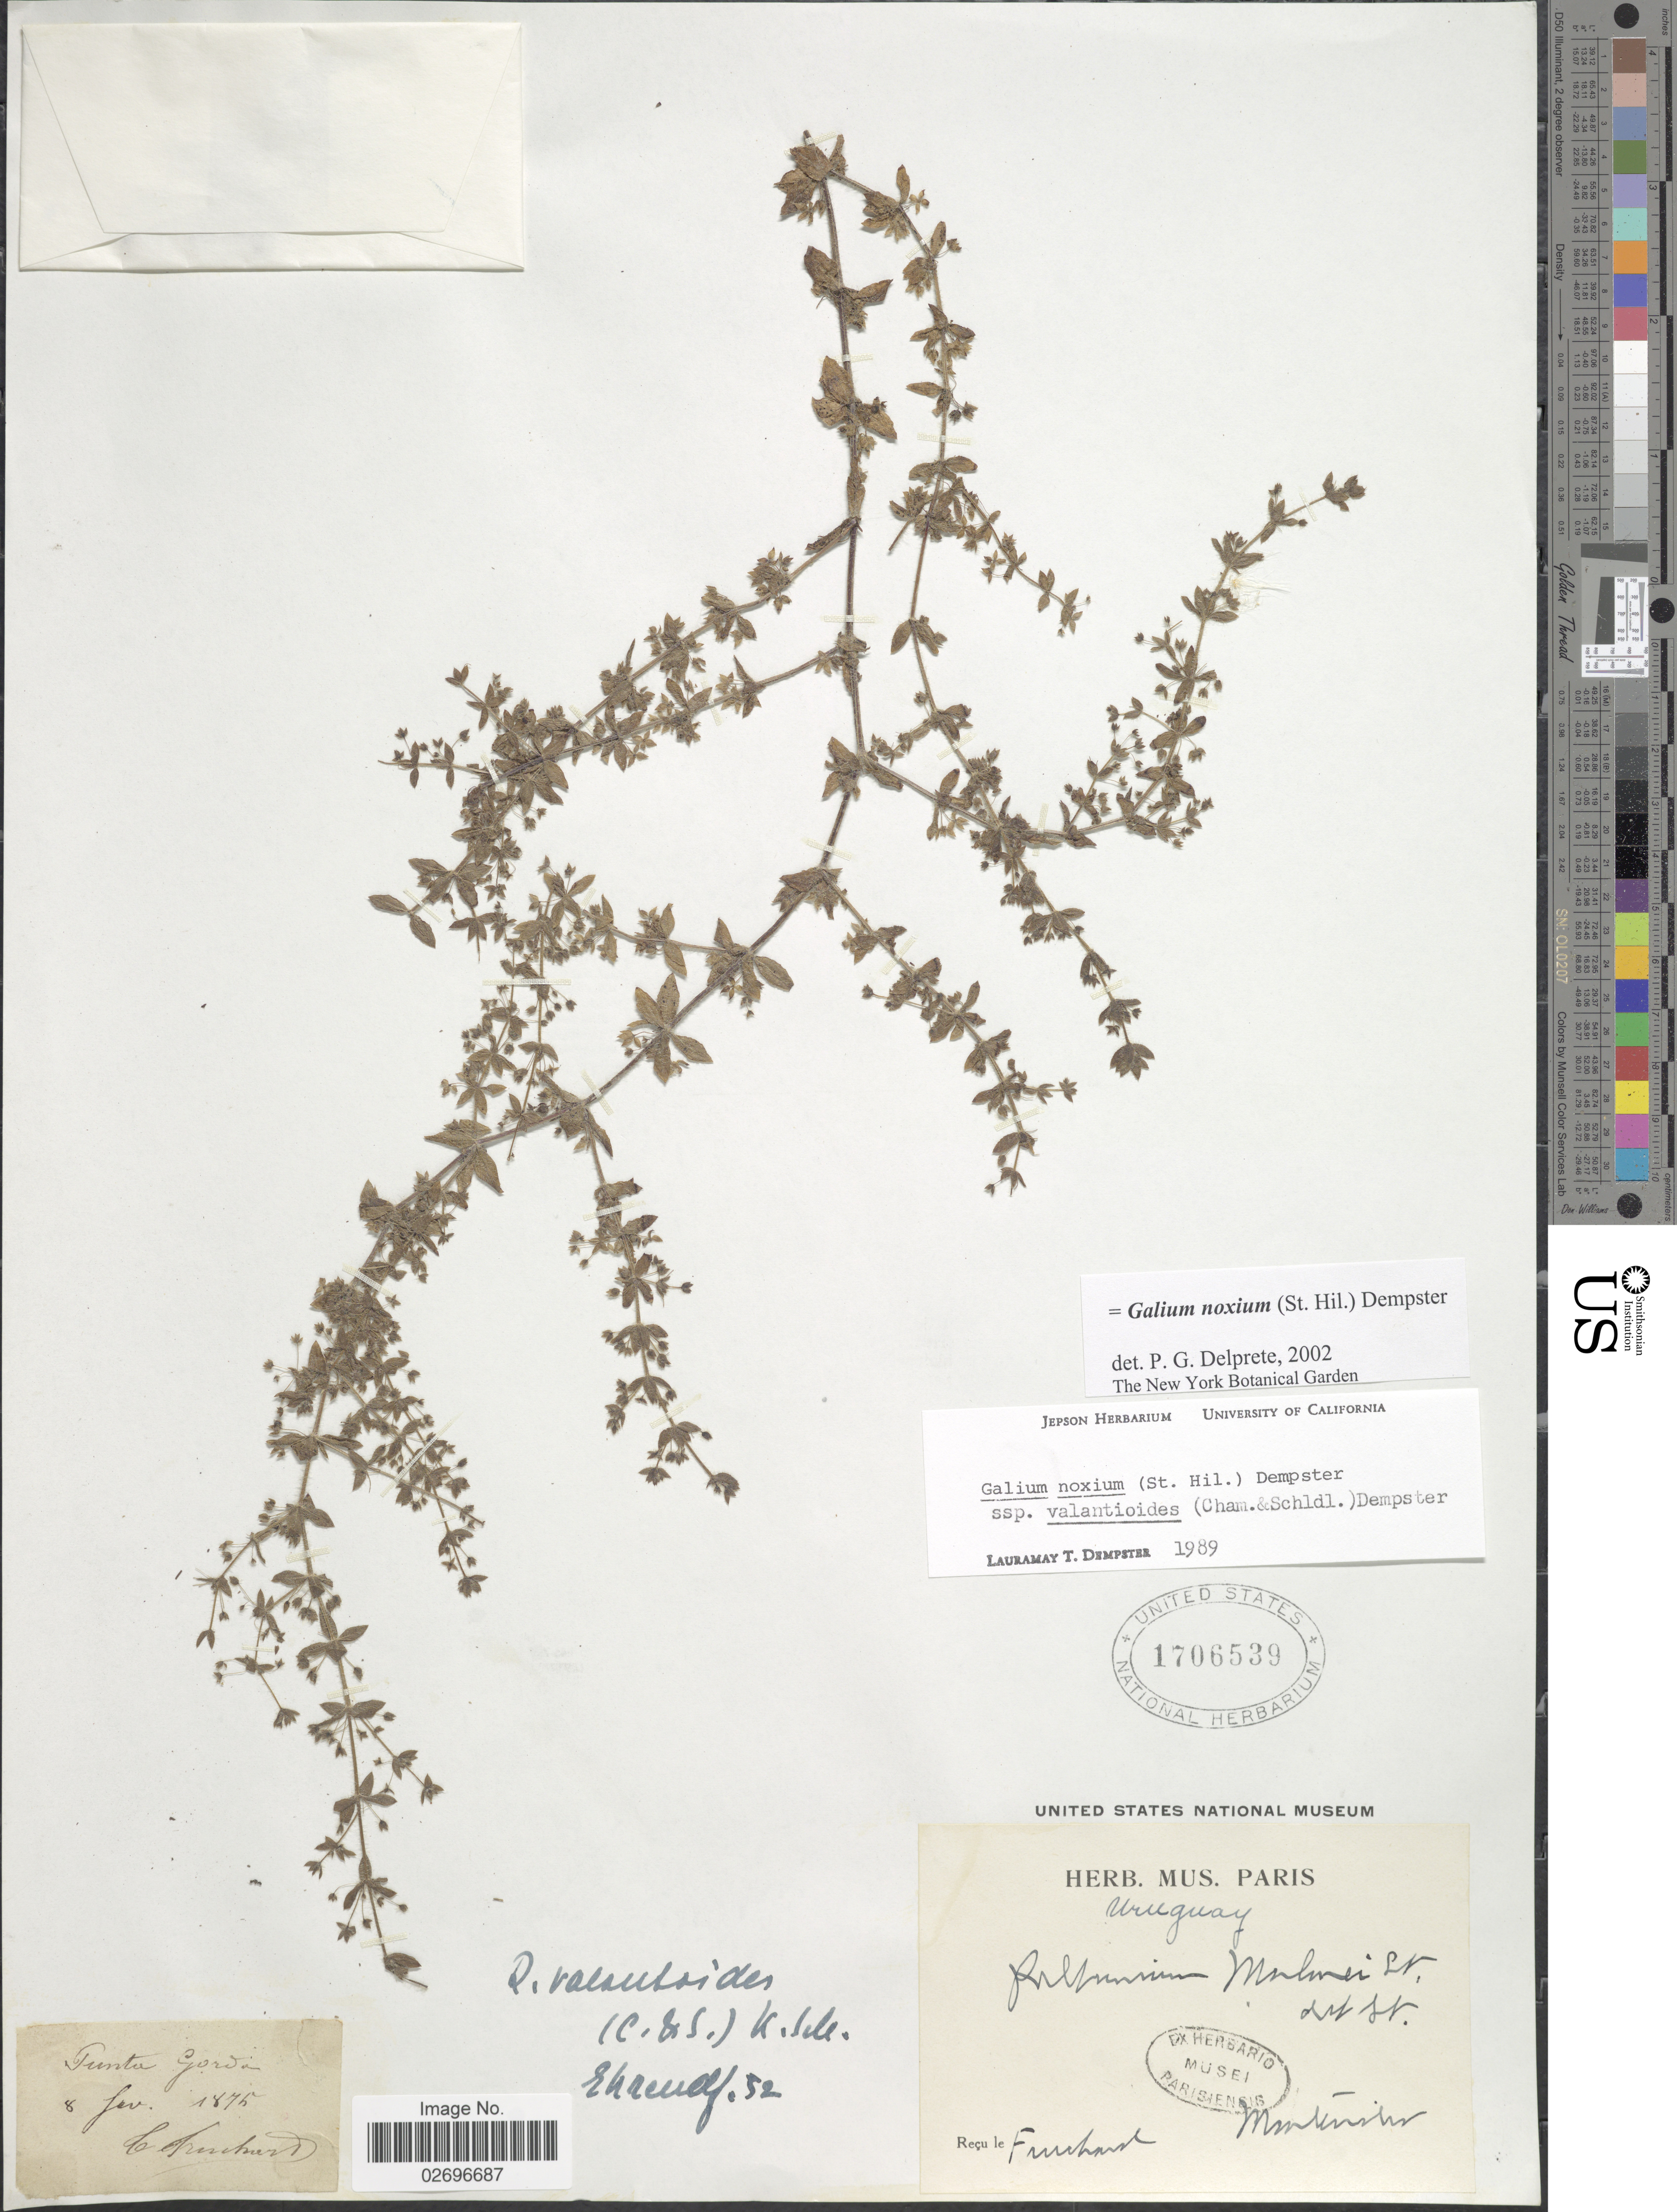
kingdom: Plantae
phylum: Tracheophyta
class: Magnoliopsida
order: Gentianales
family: Rubiaceae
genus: Galium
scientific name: Galium noxium subsp. valantioides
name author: (Cham. & Schltdl.) Dempster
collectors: -. Fruchard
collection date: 1875-02-08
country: Uruguay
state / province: Montevideo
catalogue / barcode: US 1706539